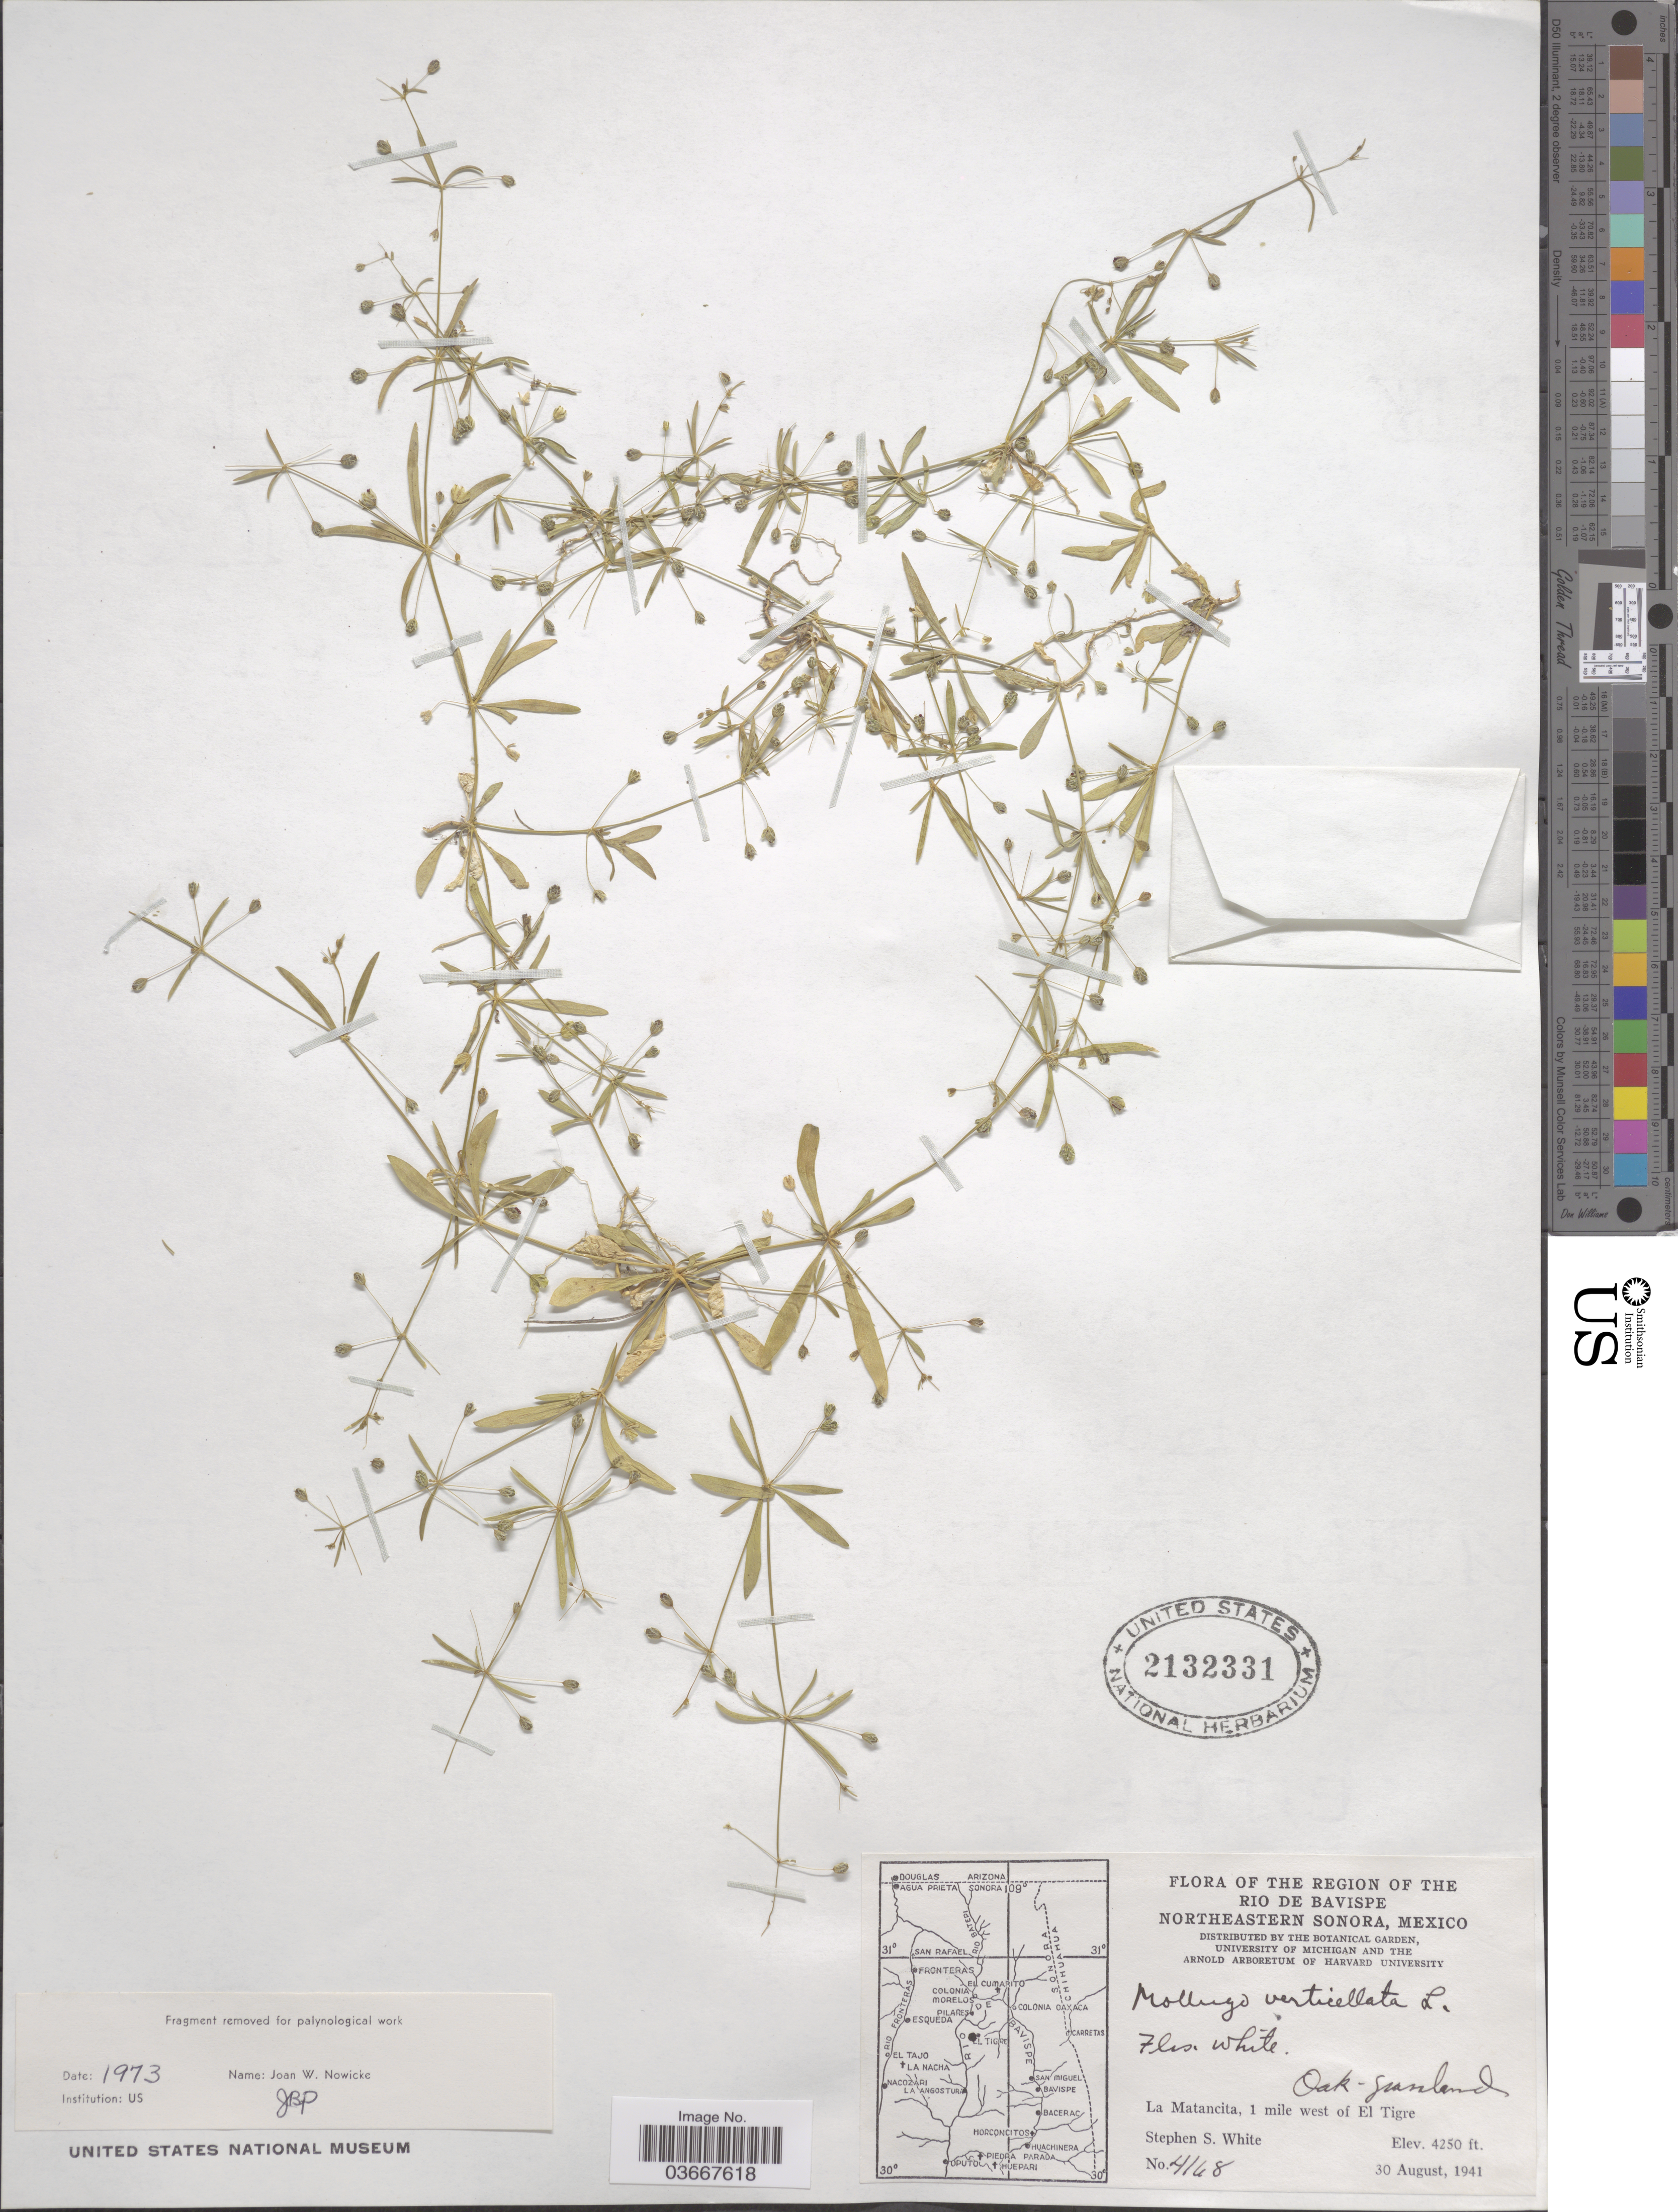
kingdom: Plantae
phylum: Tracheophyta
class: Magnoliopsida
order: Caryophyllales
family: Molluginaceae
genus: Mollugo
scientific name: Mollugo verticillata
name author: L.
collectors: S. S. White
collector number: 4168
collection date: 1941-08-30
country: Mexico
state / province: Sonora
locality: The Region of the Rio de Bavispe, Northeastern Sonora, La Matancita, 1 mile west of El Tigre.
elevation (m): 1295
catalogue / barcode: US 2132331